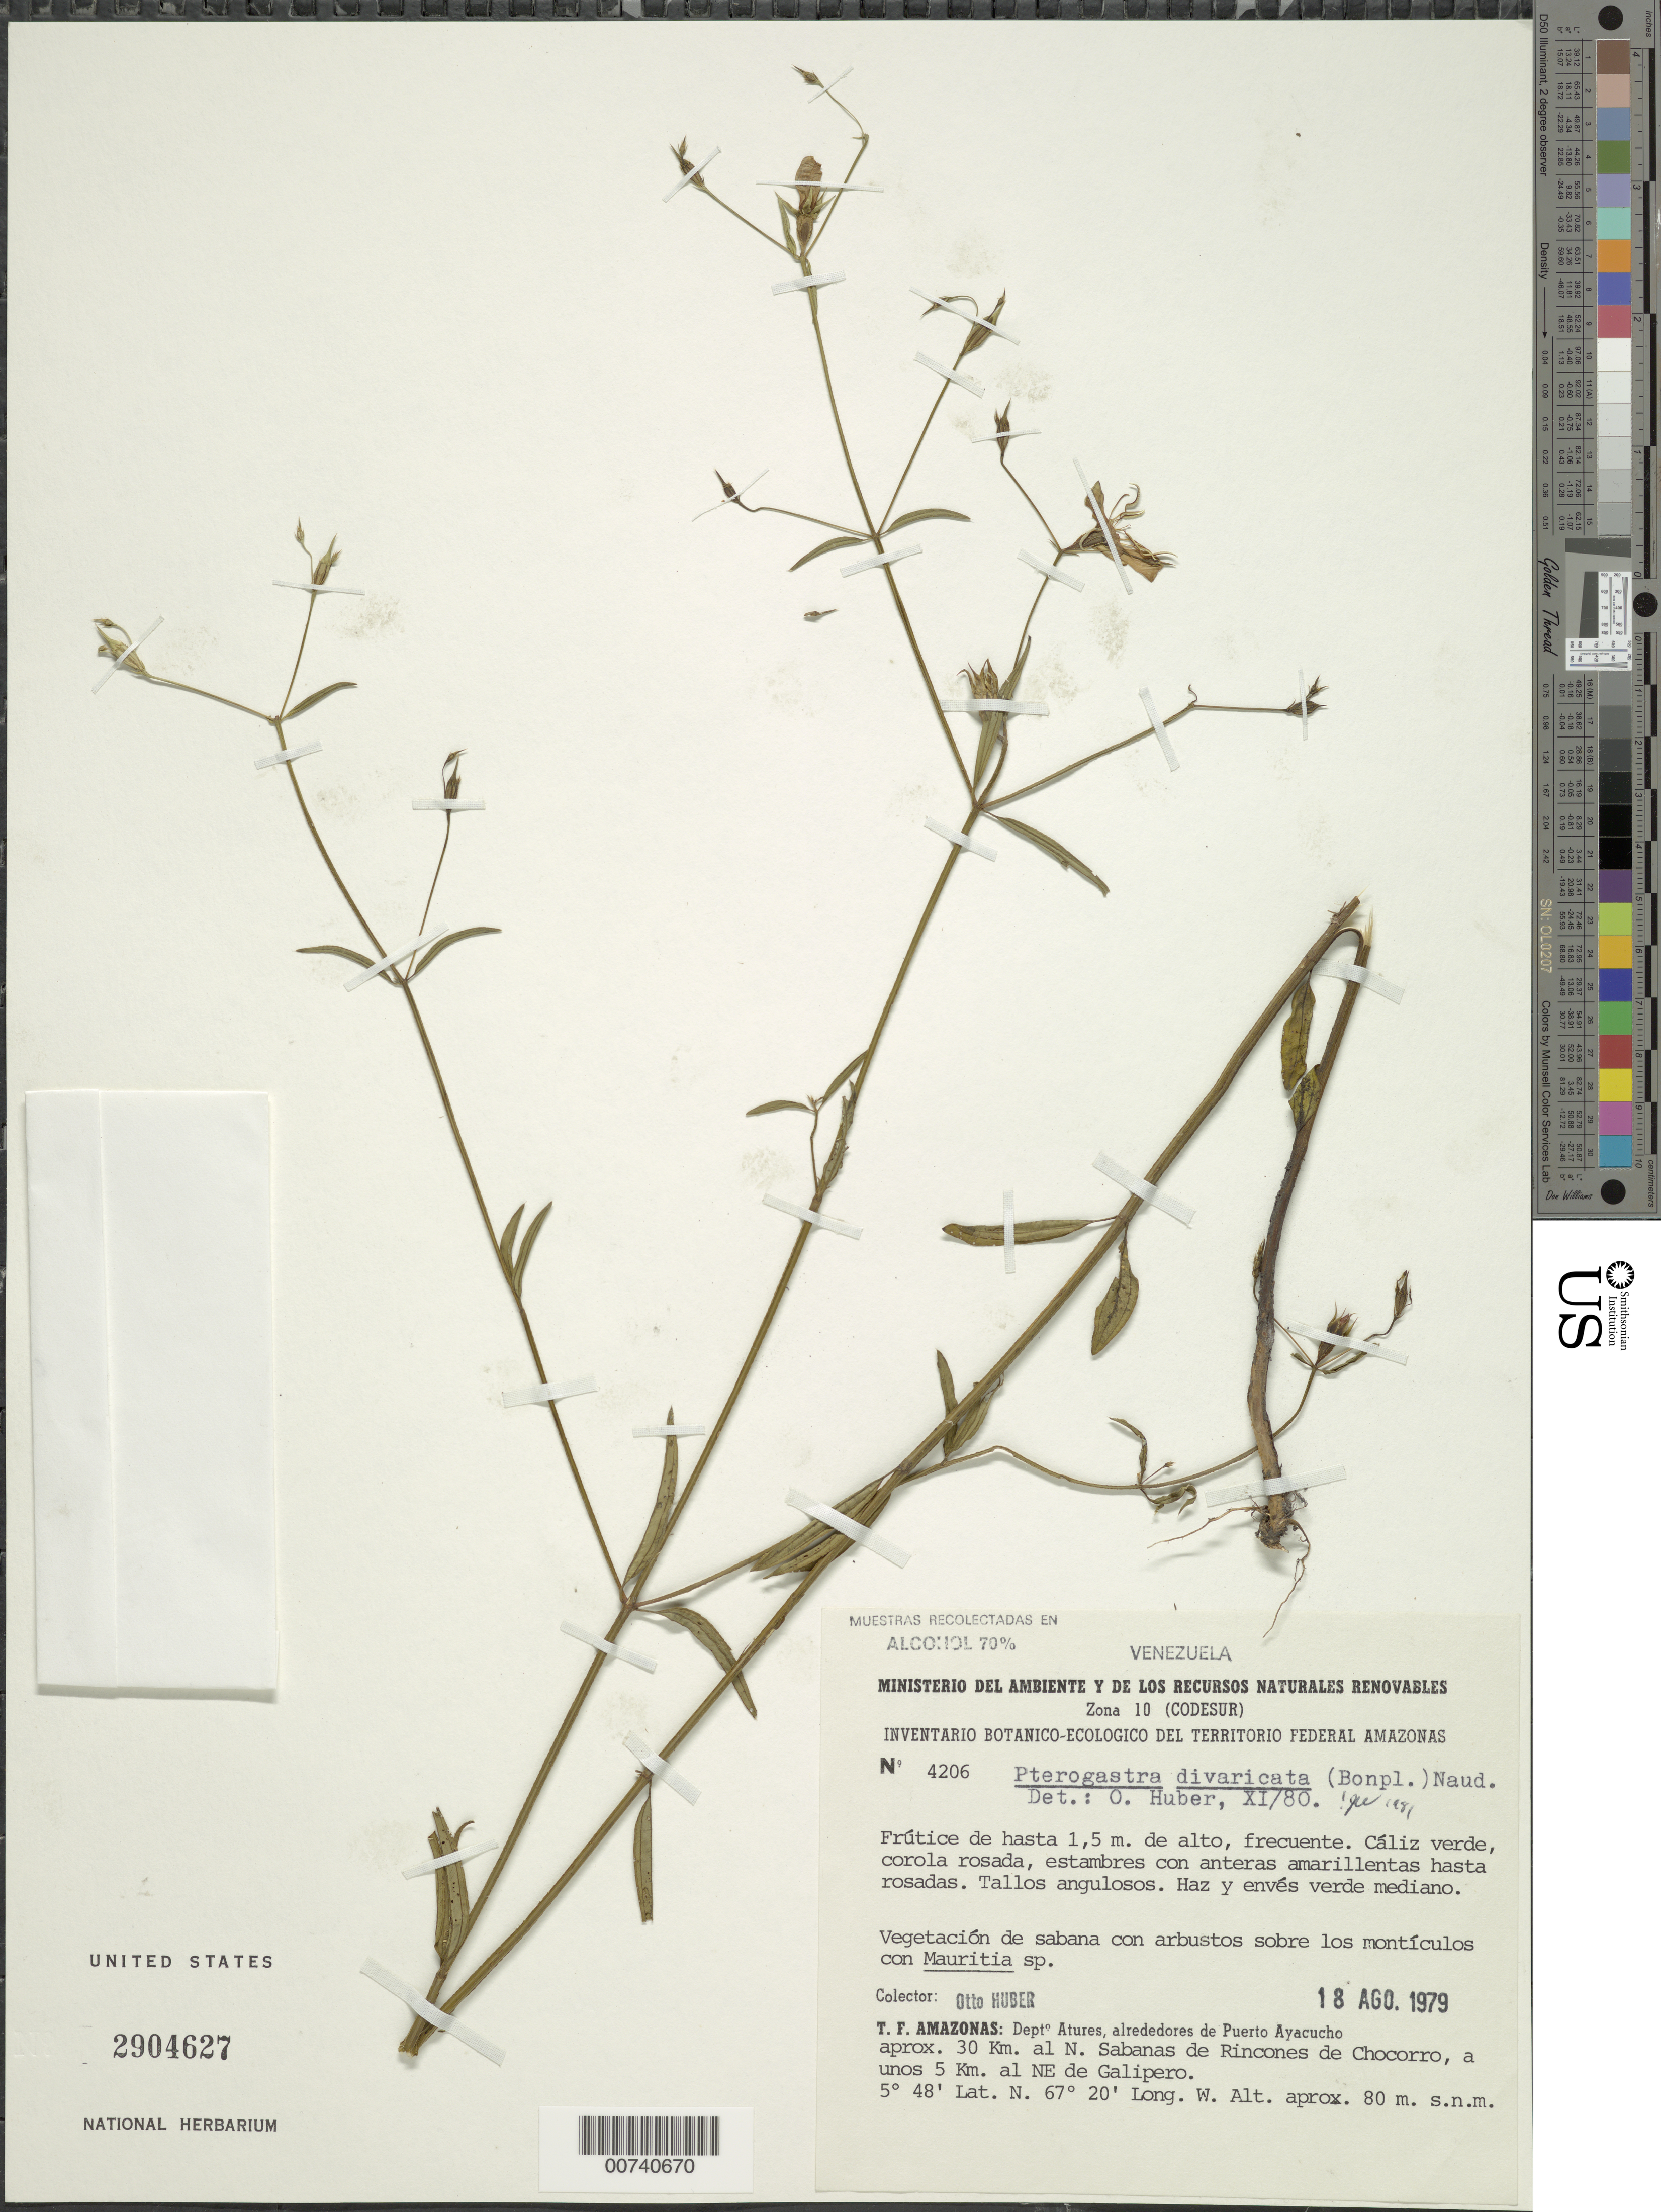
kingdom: Plantae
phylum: Tracheophyta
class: Magnoliopsida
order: Myrtales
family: Melastomataceae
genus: Pterogastra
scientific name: Pterogastra divaricata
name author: (Bonpl.) Naudin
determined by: Wurdack, John J., (US), US (UNITED STATES)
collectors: O. Huber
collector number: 4206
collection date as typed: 18-Aug-79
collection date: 1979-08-18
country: Venezuela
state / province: Amazonas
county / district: Atures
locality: Puerto Ayacucho, 30 km N; Sabanas de Rincones de Chocorro; 5 km NE Galipero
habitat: Vegetation de sabana con arbustos sobre los monticulos con Mauritia sp.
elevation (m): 80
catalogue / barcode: US 2904627